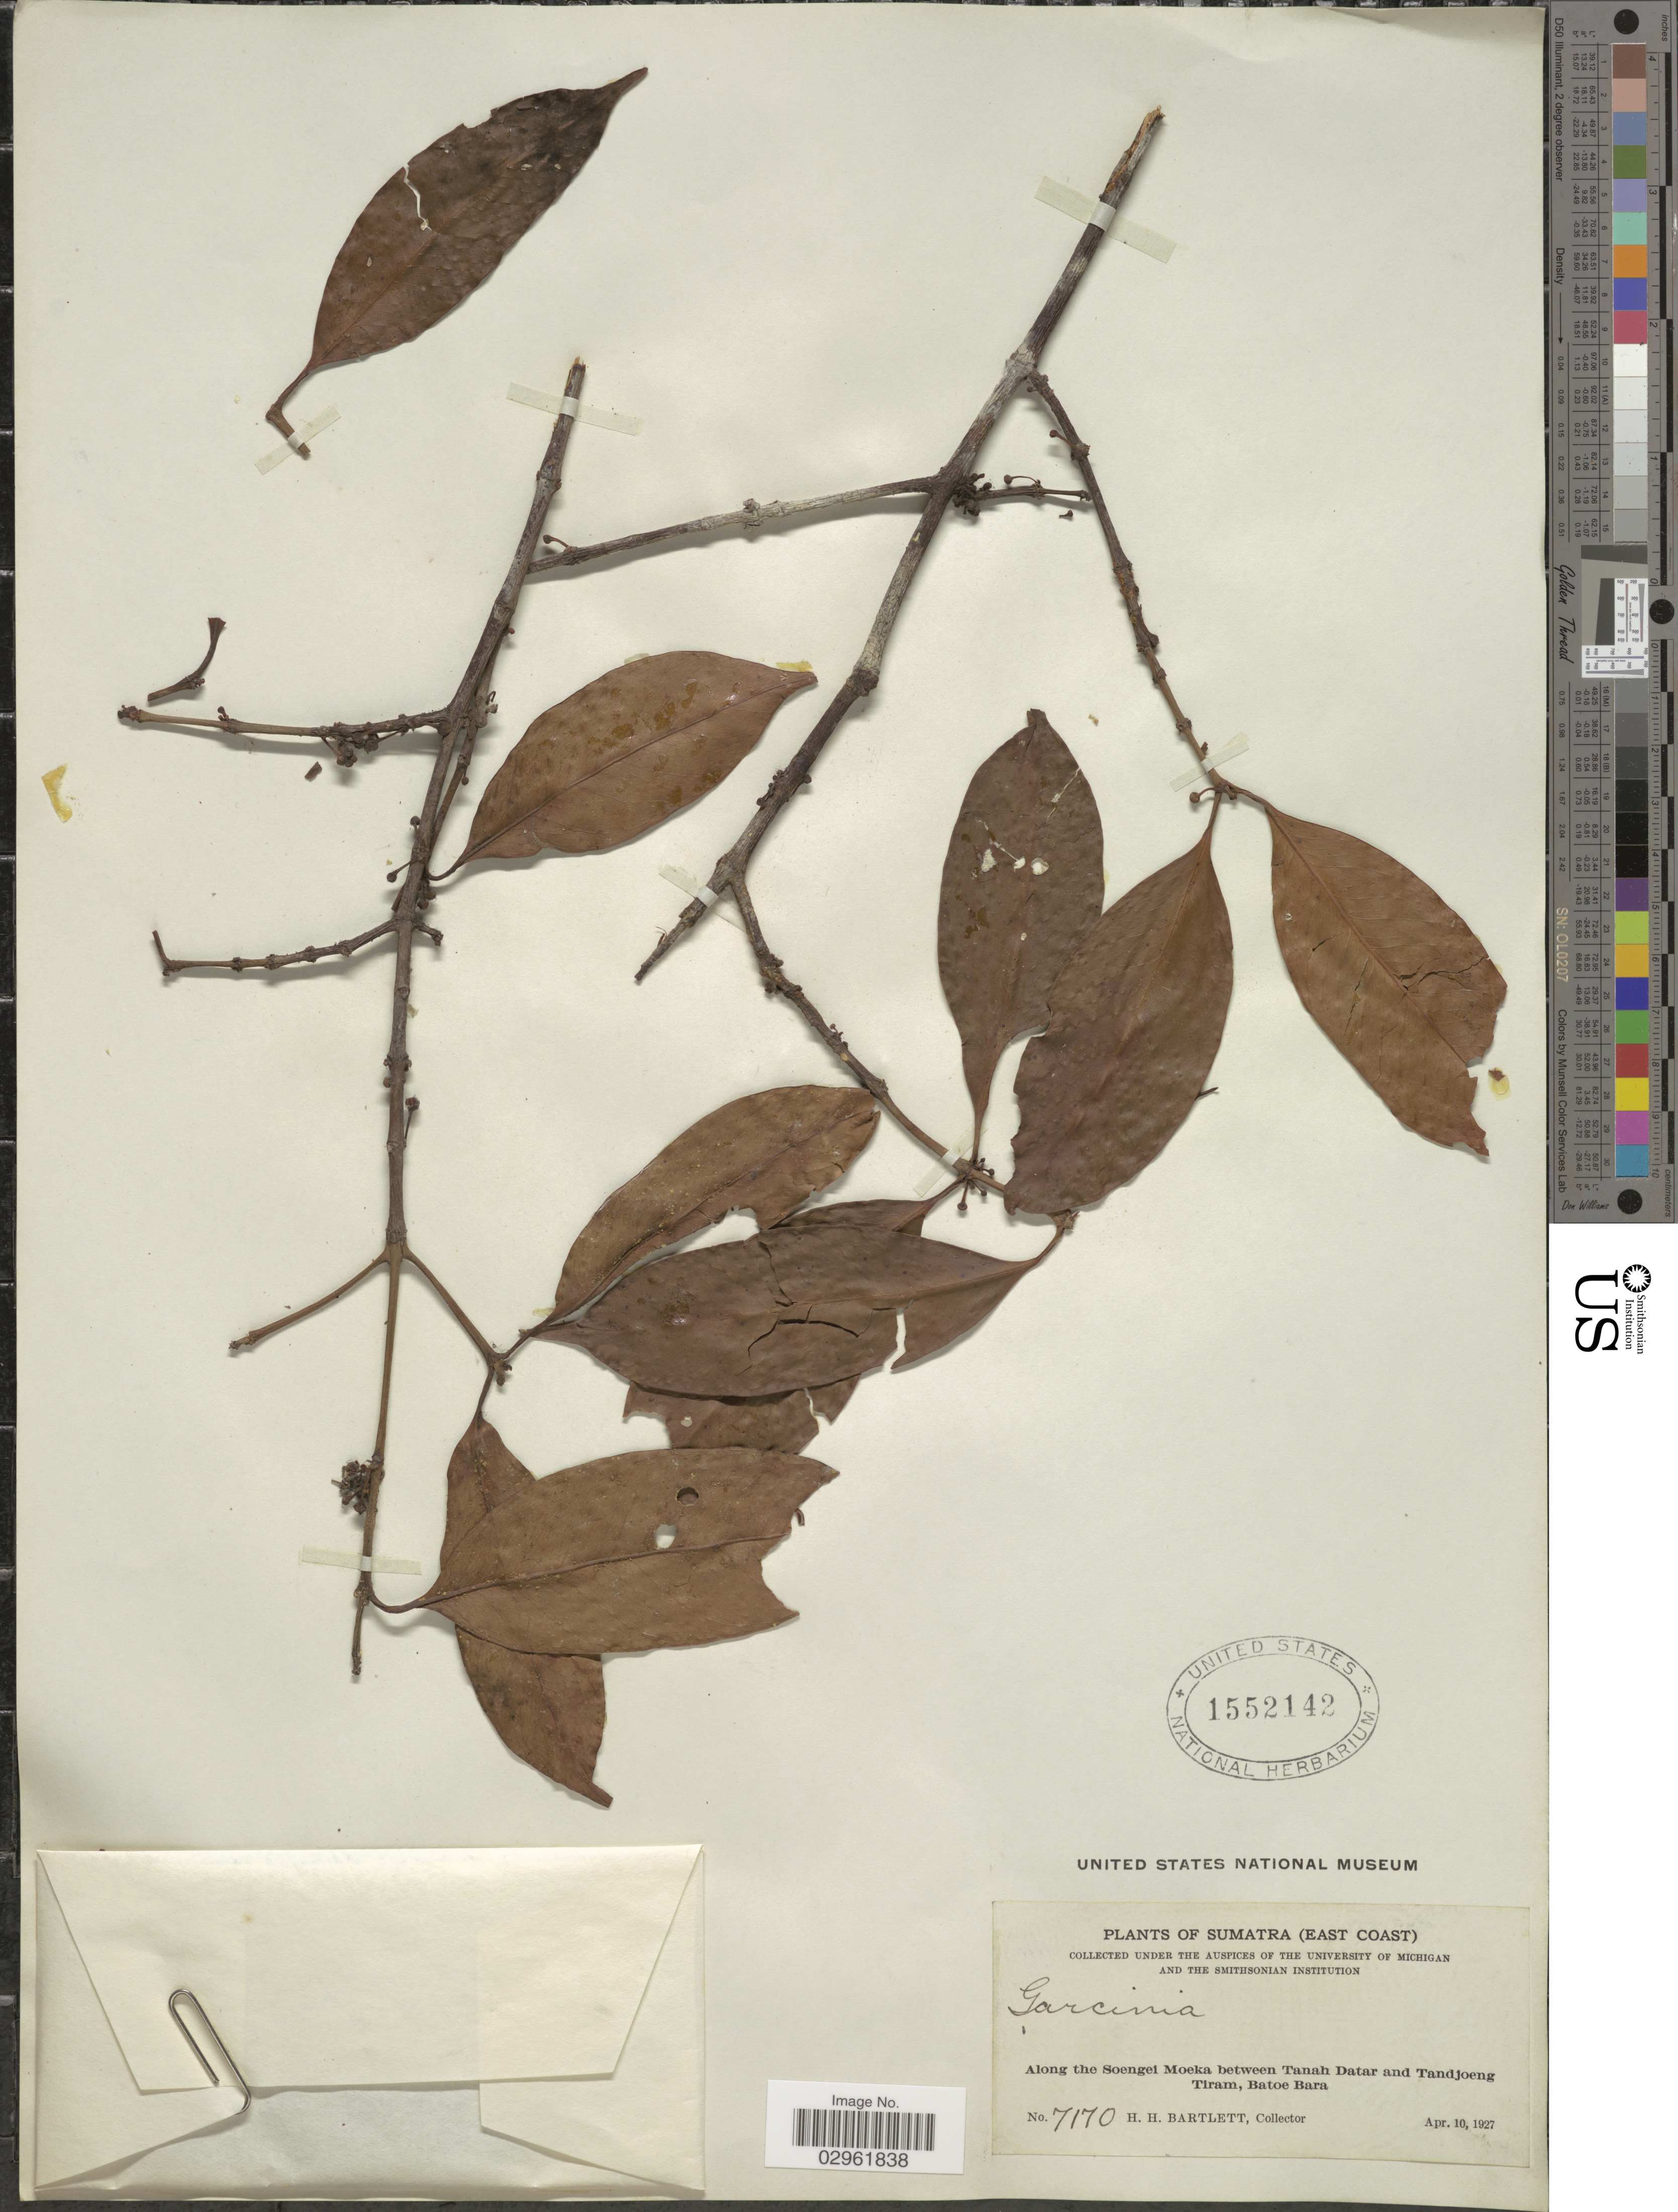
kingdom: Plantae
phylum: Tracheophyta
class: Magnoliopsida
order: Malpighiales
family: Clusiaceae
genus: Garcinia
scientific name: Garcinia sp.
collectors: H. H. Bartlett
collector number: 7170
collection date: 1927-04-10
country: Indonesia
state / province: Sumatra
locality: Sumatra (East Coast), Along the Soengei Moeka between Tanah Datar and Tandjoeng Tiram, Batoe Bara.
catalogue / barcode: US 1552142